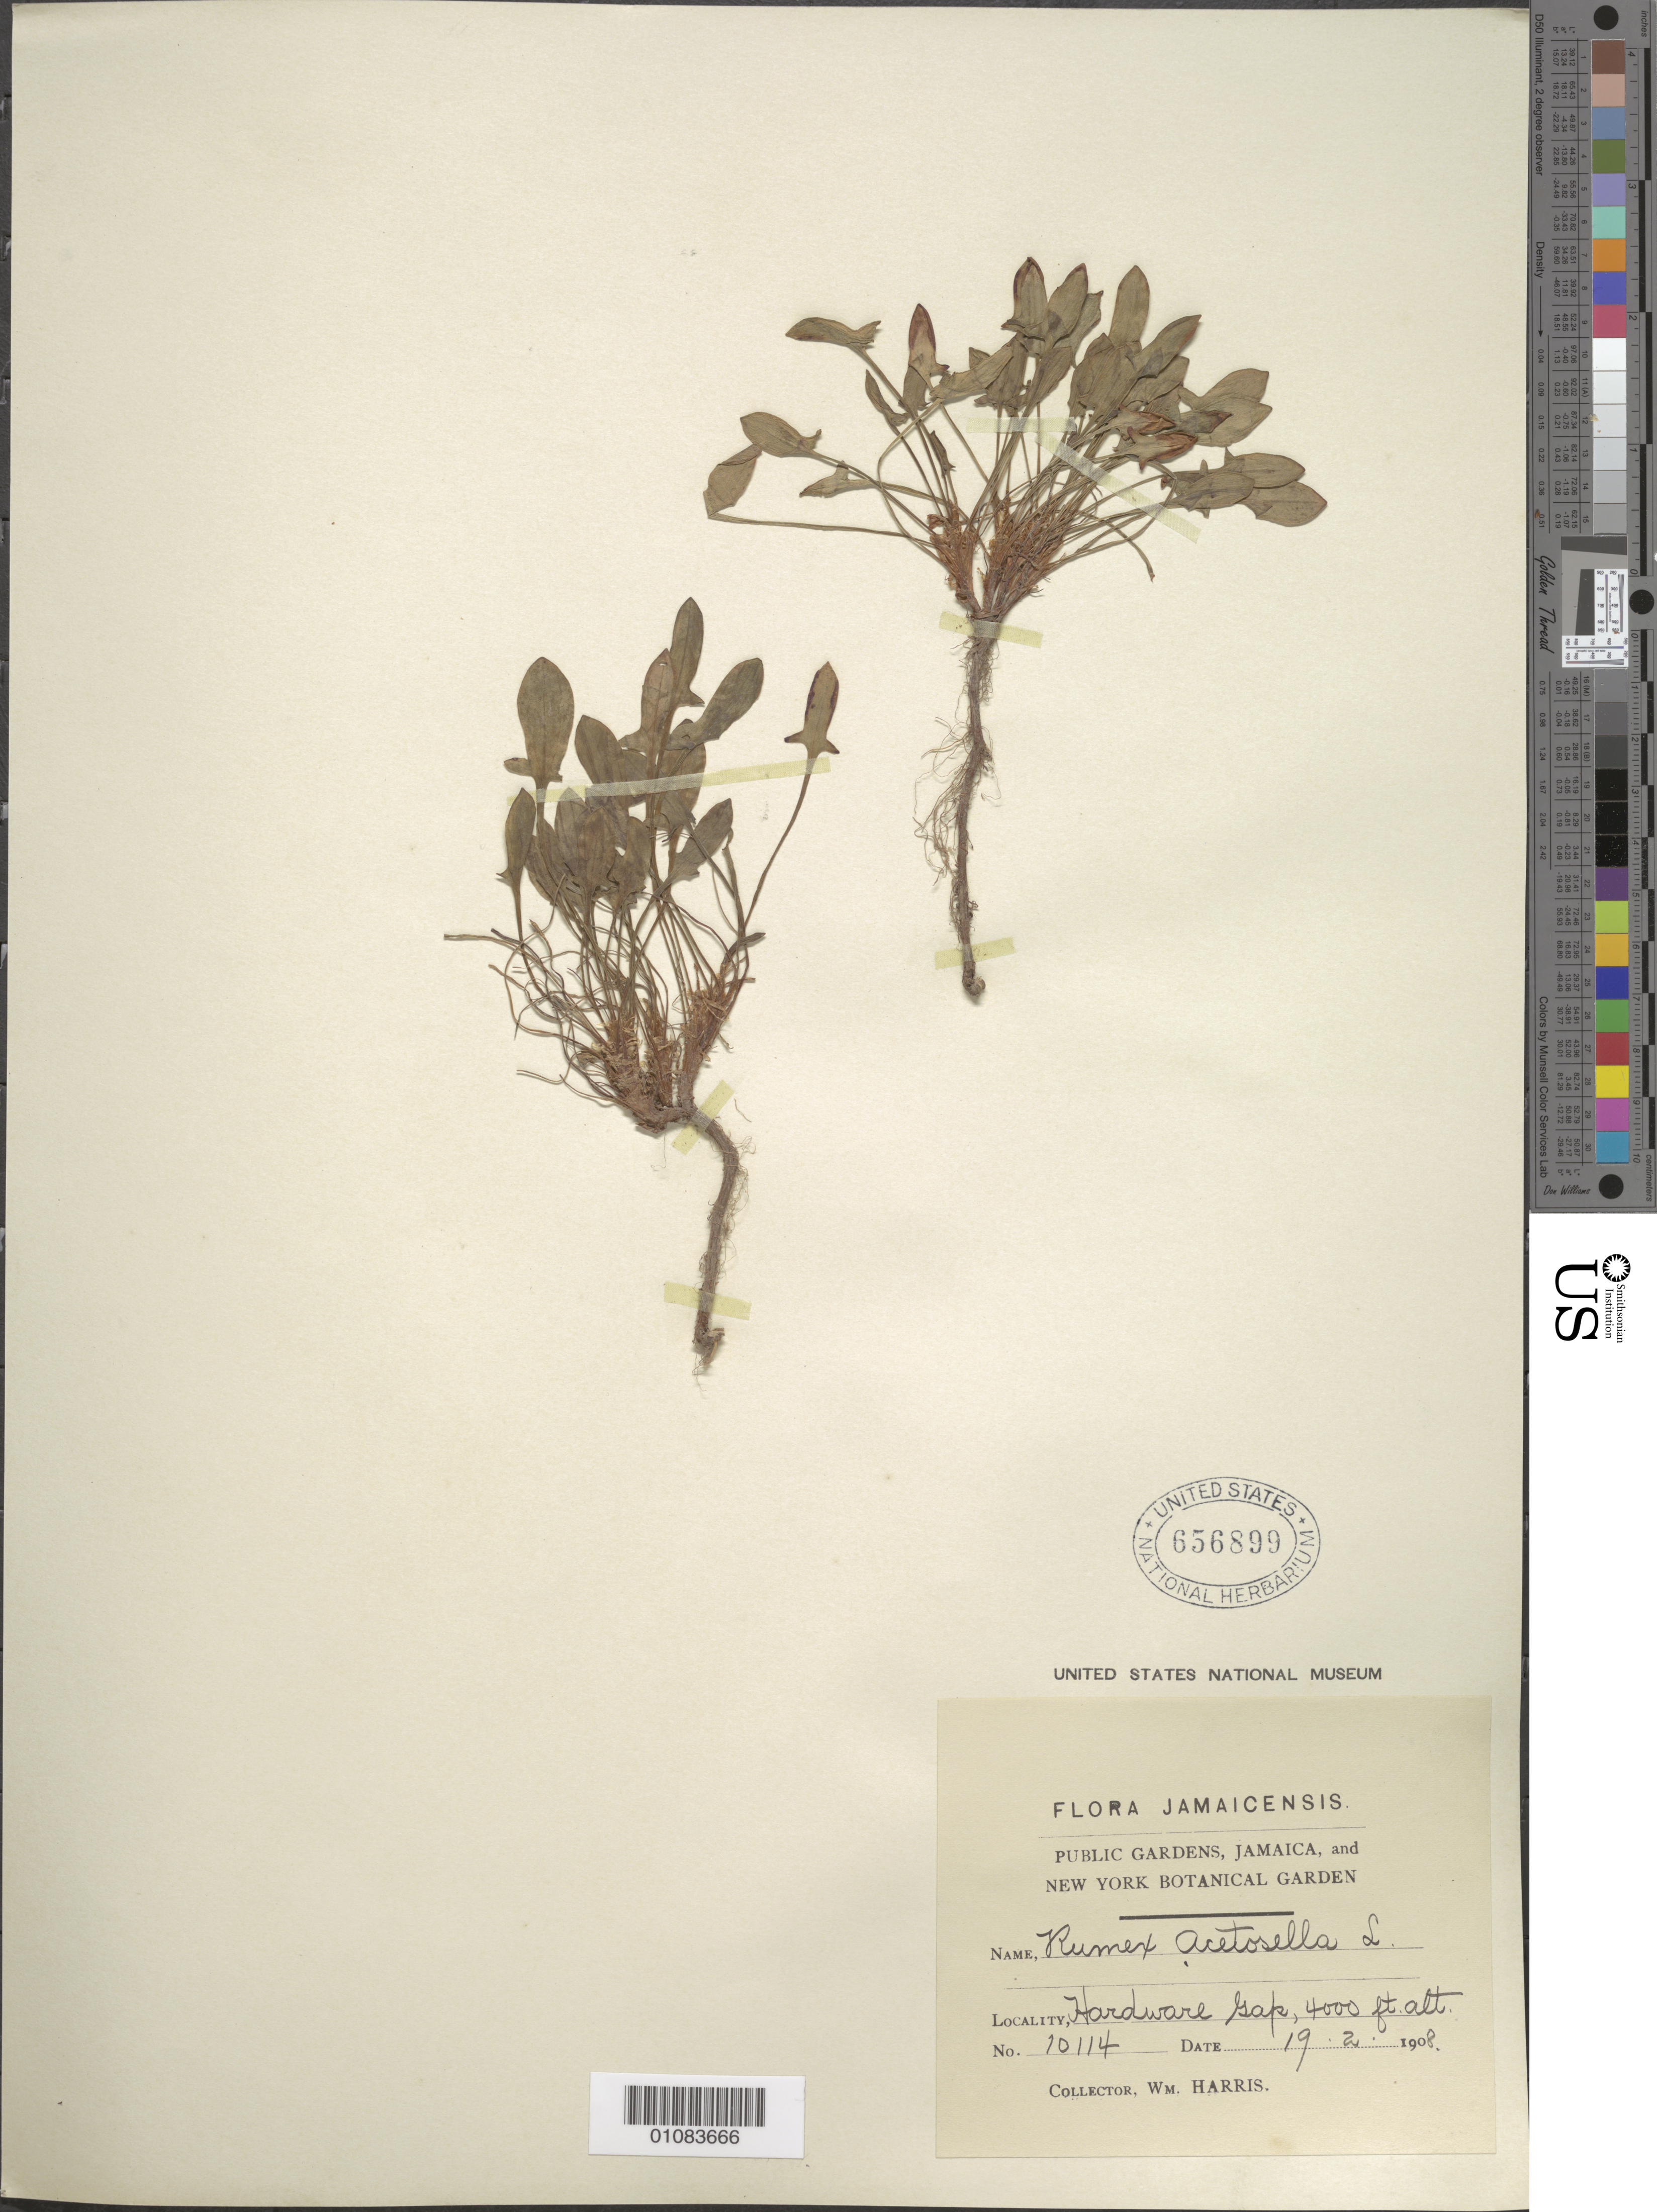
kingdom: Plantae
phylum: Tracheophyta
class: Magnoliopsida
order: Caryophyllales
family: Polygonaceae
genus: Rumex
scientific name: Rumex acetosella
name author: L.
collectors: W. Harris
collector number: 10114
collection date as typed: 19 Feb 1908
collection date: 1908-02-19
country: Jamaica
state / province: Saint Andrew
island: Jamaica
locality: Hardwar Gap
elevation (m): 1219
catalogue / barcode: US 656899